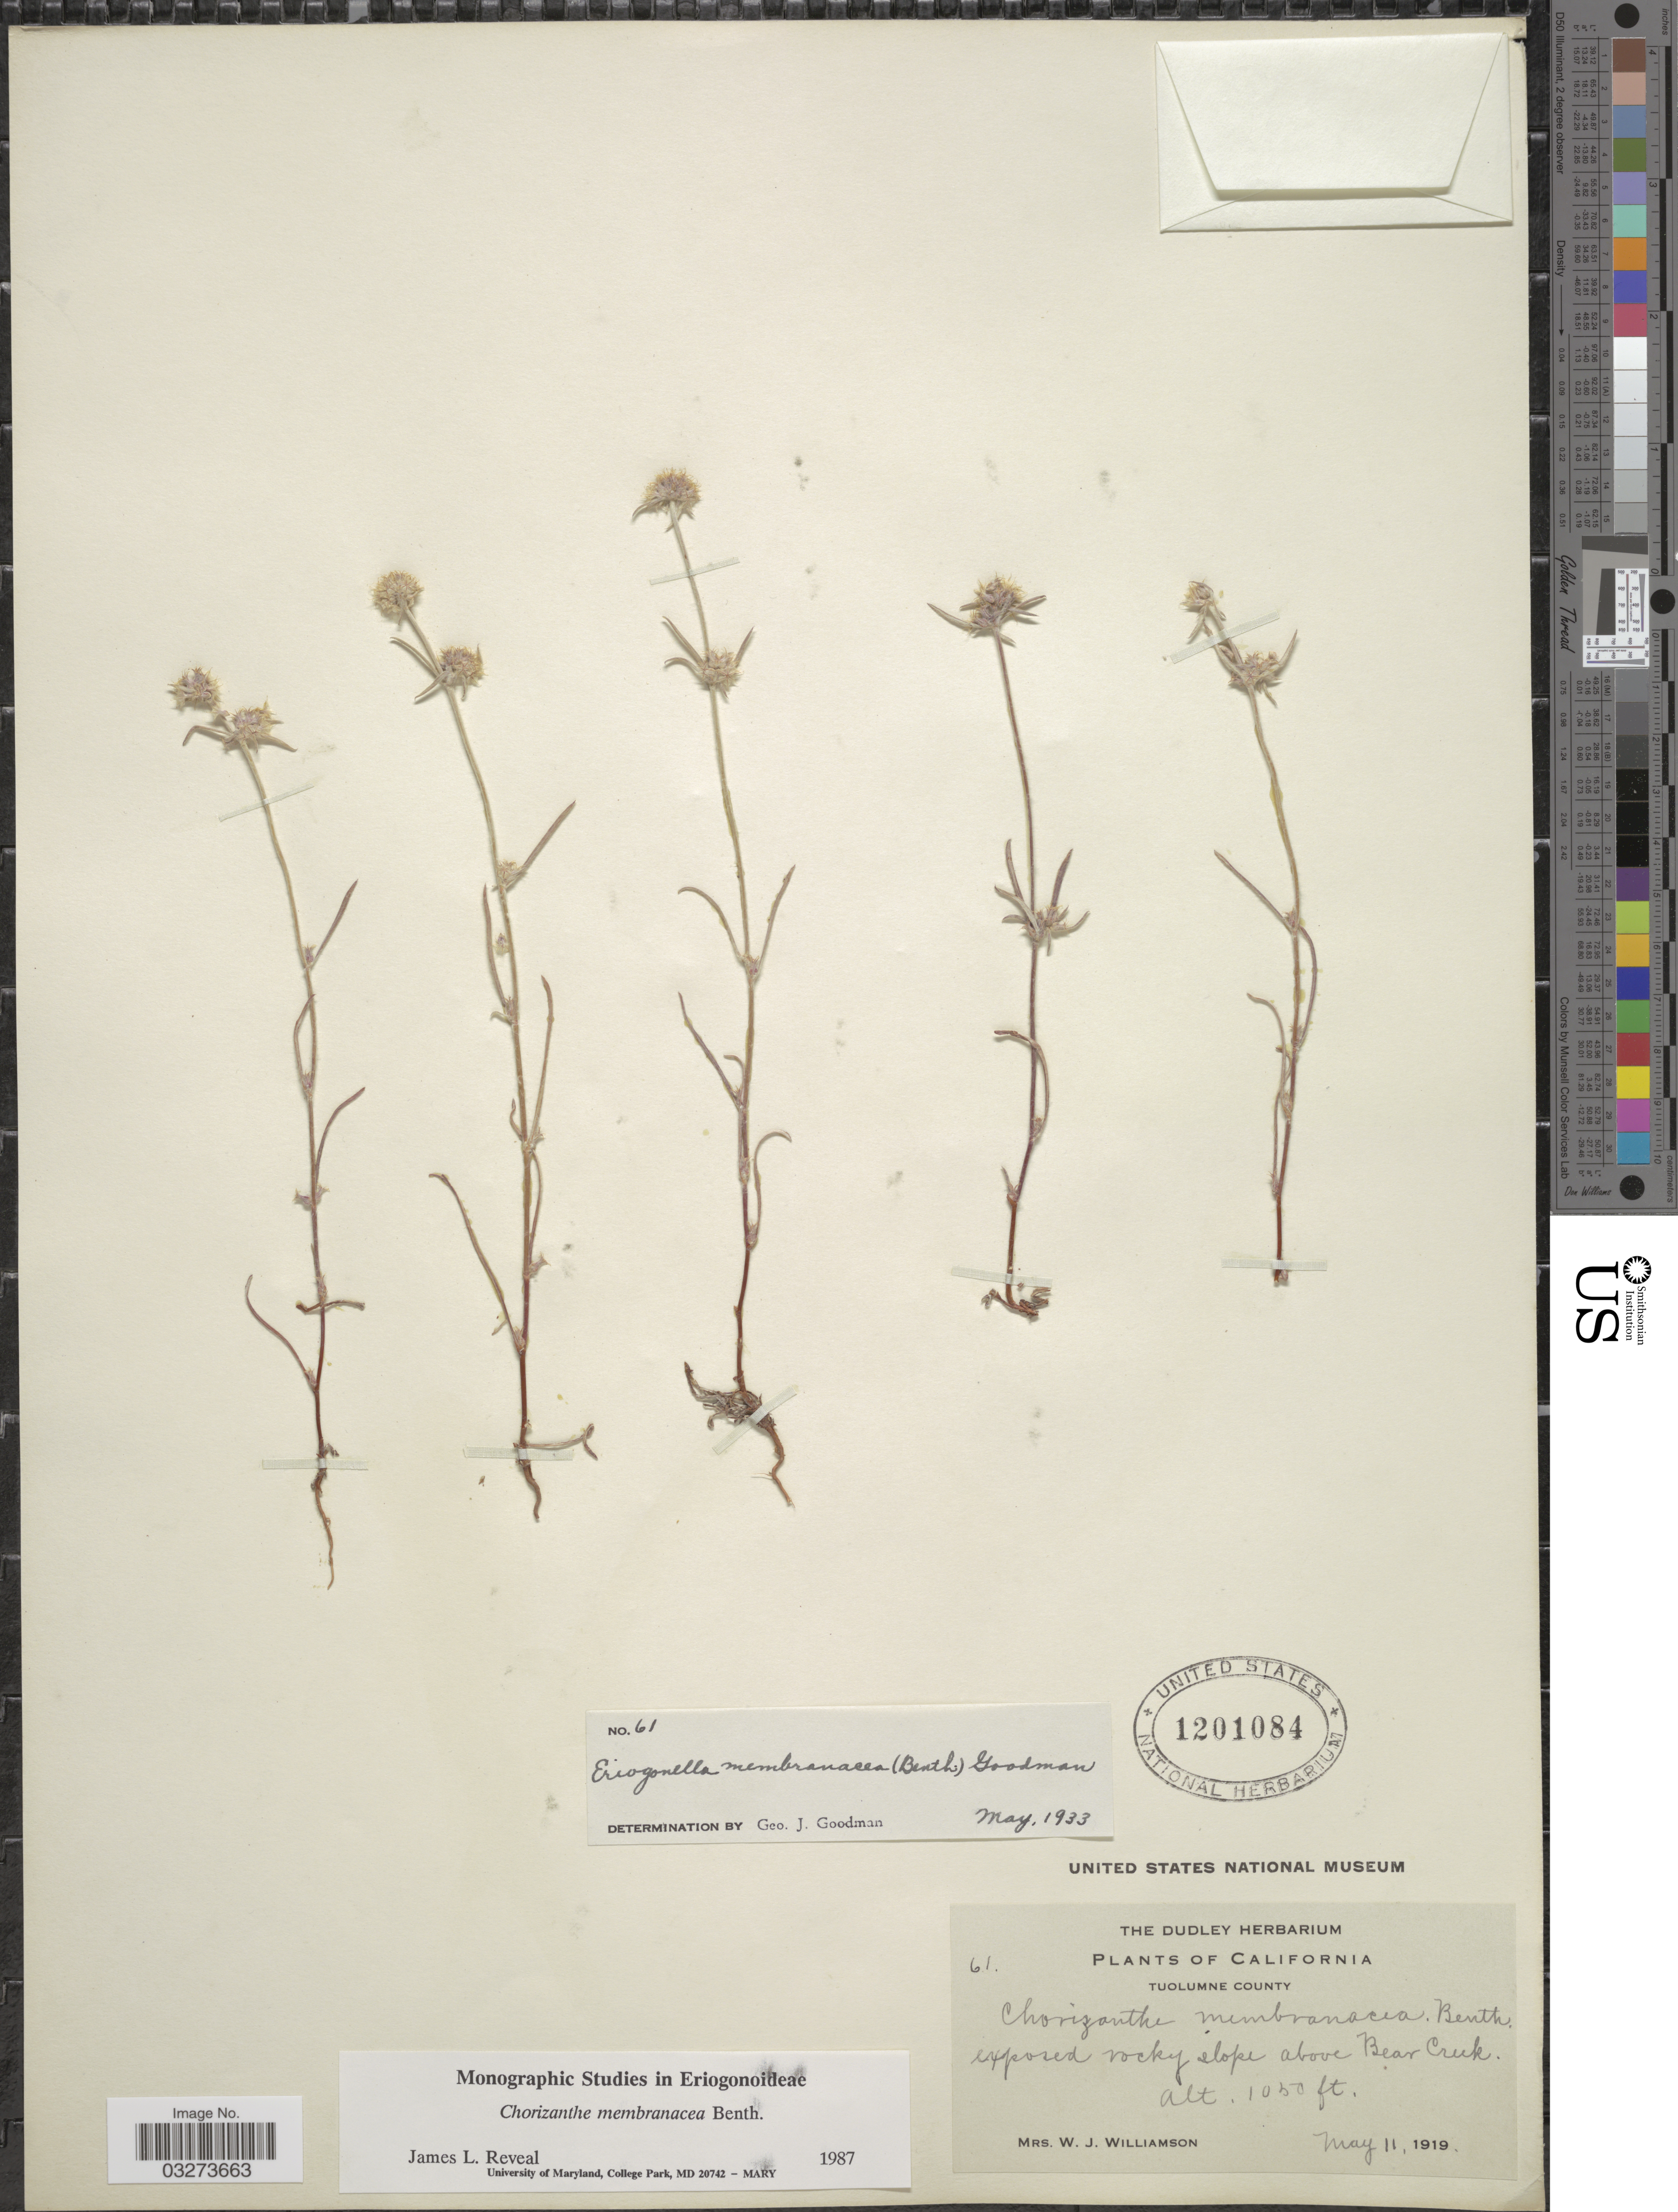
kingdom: Plantae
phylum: Tracheophyta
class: Magnoliopsida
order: Caryophyllales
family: Polygonaceae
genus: Chorizanthe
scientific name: Chorizanthe membranacea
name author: Benth.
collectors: W. Williamson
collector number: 61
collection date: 1919-05-11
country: United States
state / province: California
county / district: Tuolumne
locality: Tuolumne County, exposed rocky slope above Bear Creek.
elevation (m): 320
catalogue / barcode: US 1201084